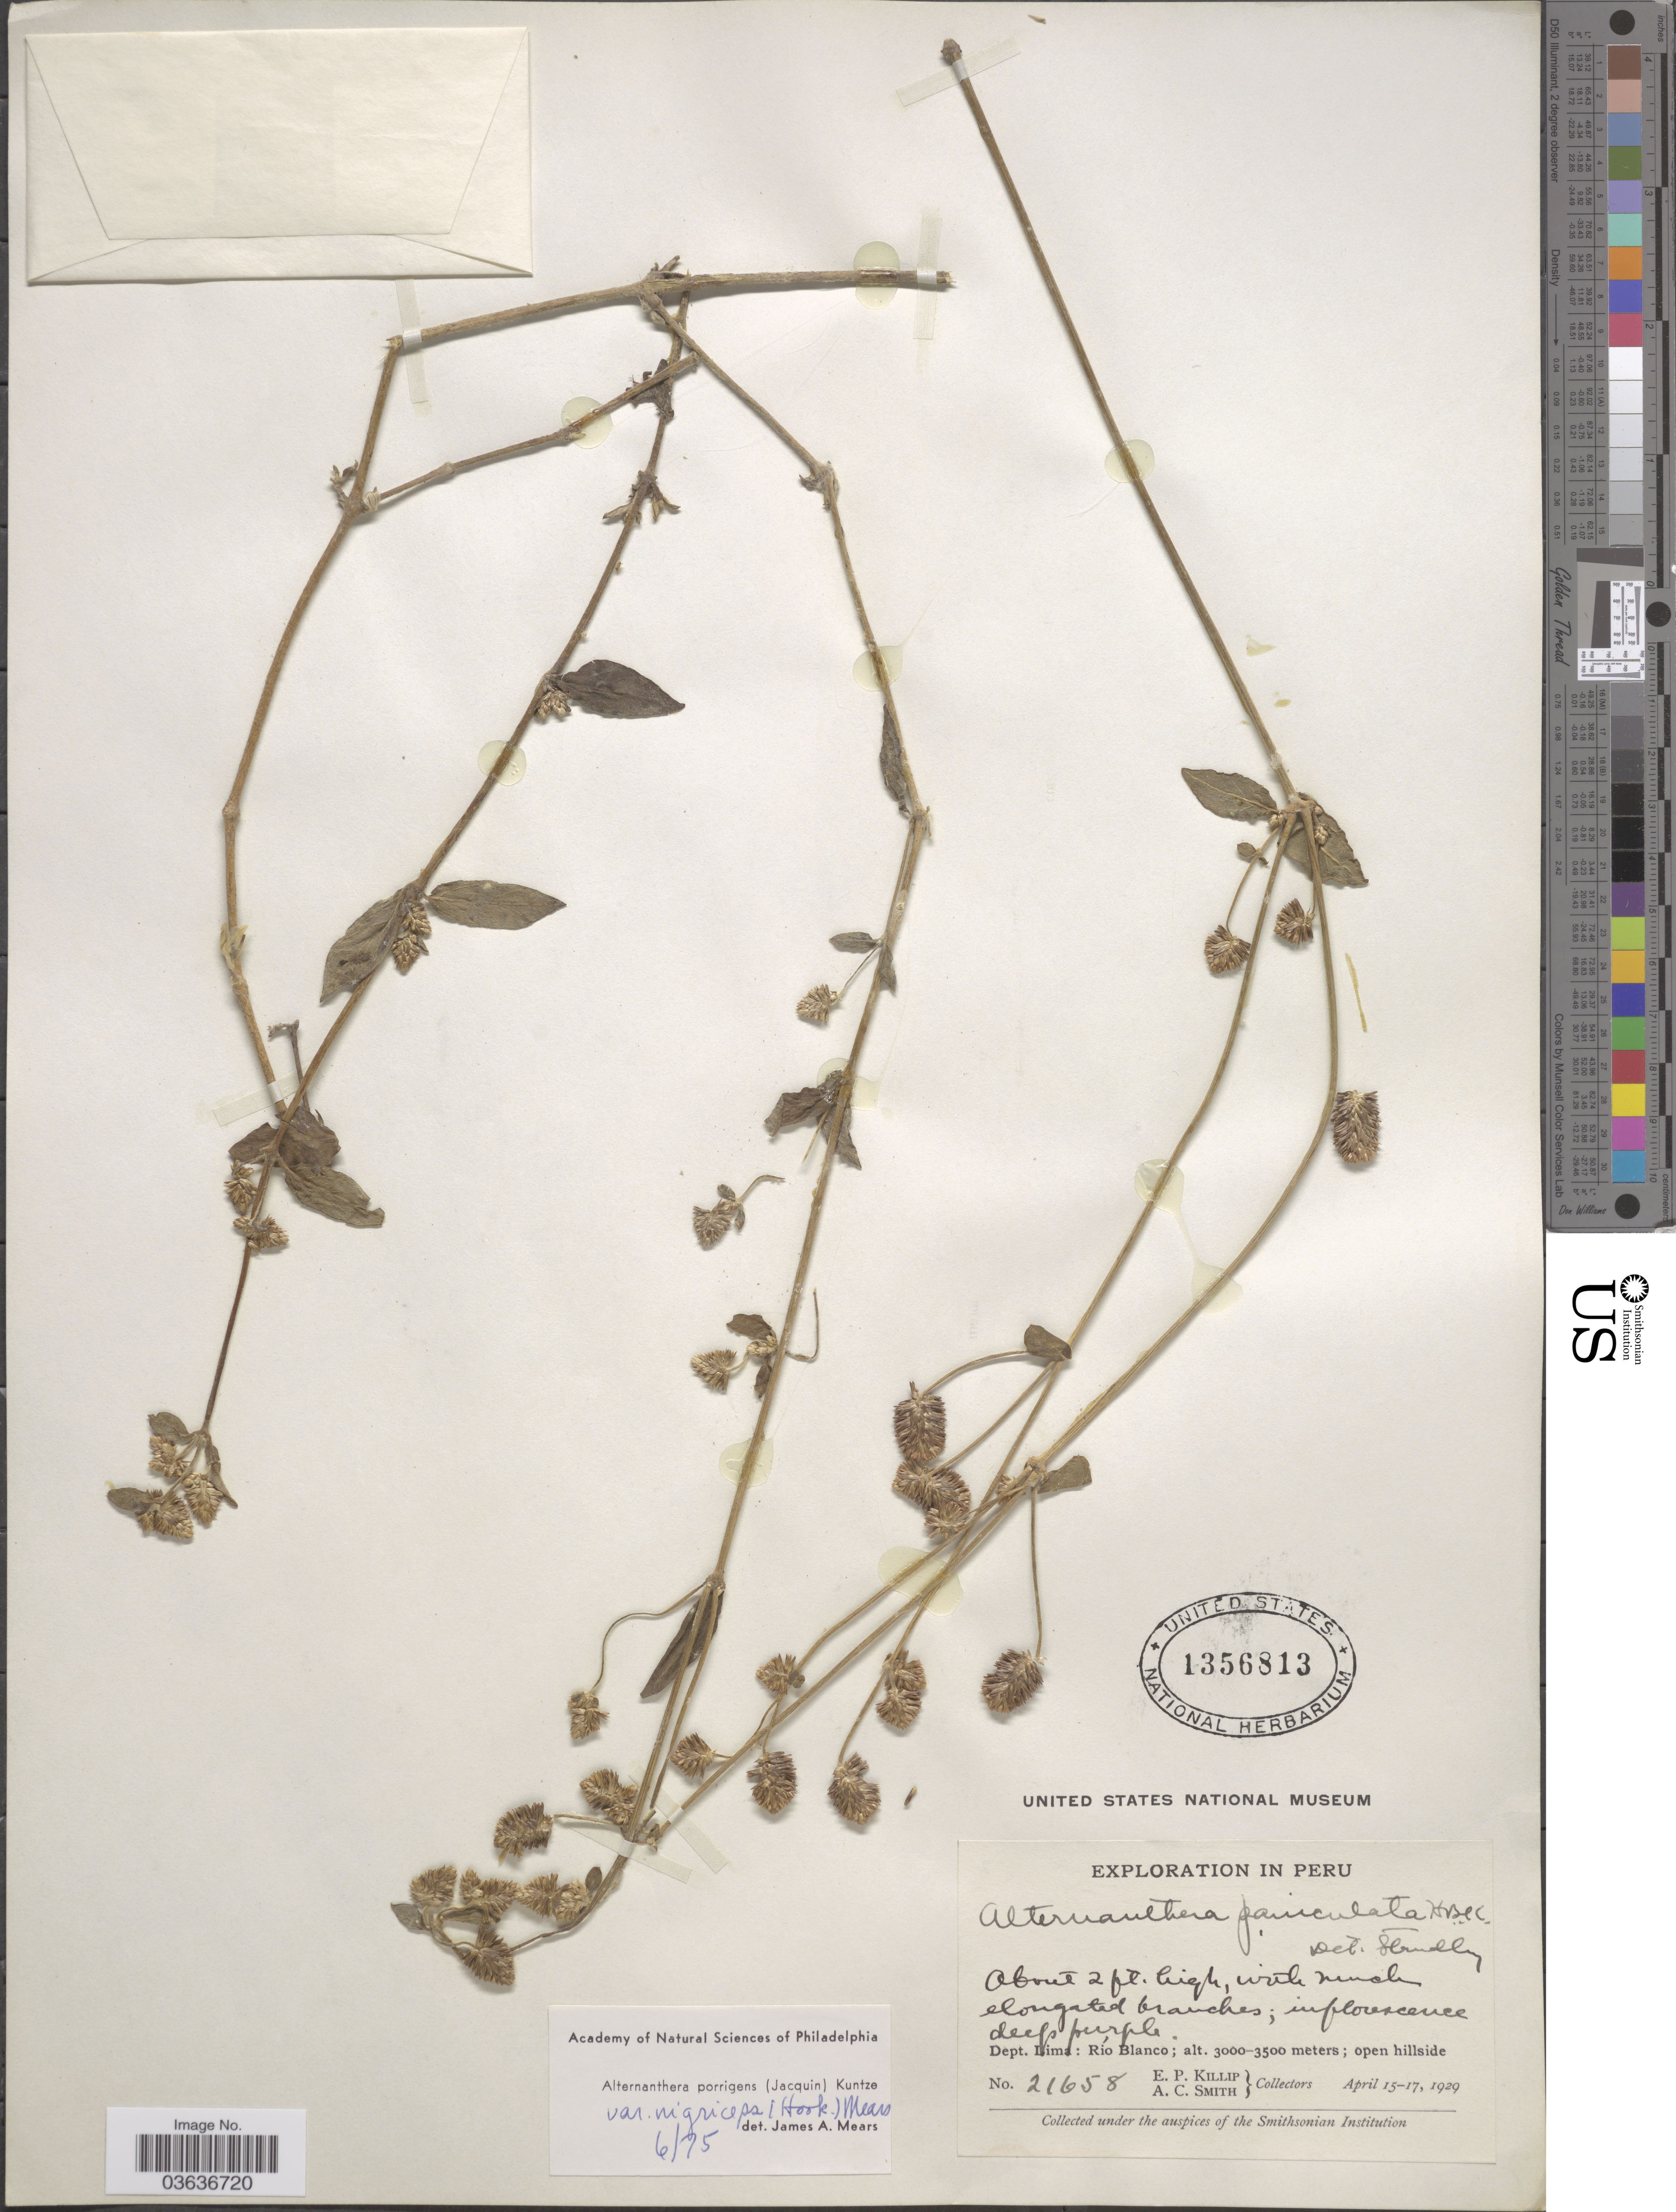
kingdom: Plantae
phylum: Tracheophyta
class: Magnoliopsida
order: Caryophyllales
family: Amaranthaceae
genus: Alternanthera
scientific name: Alternanthera porrigens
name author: (Jacq.) Kuntze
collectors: E. P. Killip & A. C. Smith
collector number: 21658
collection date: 1929-04-15/1929-04-17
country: Peru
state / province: Lima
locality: Dept. Lima: Río Blanco.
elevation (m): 3000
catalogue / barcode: US 1356813